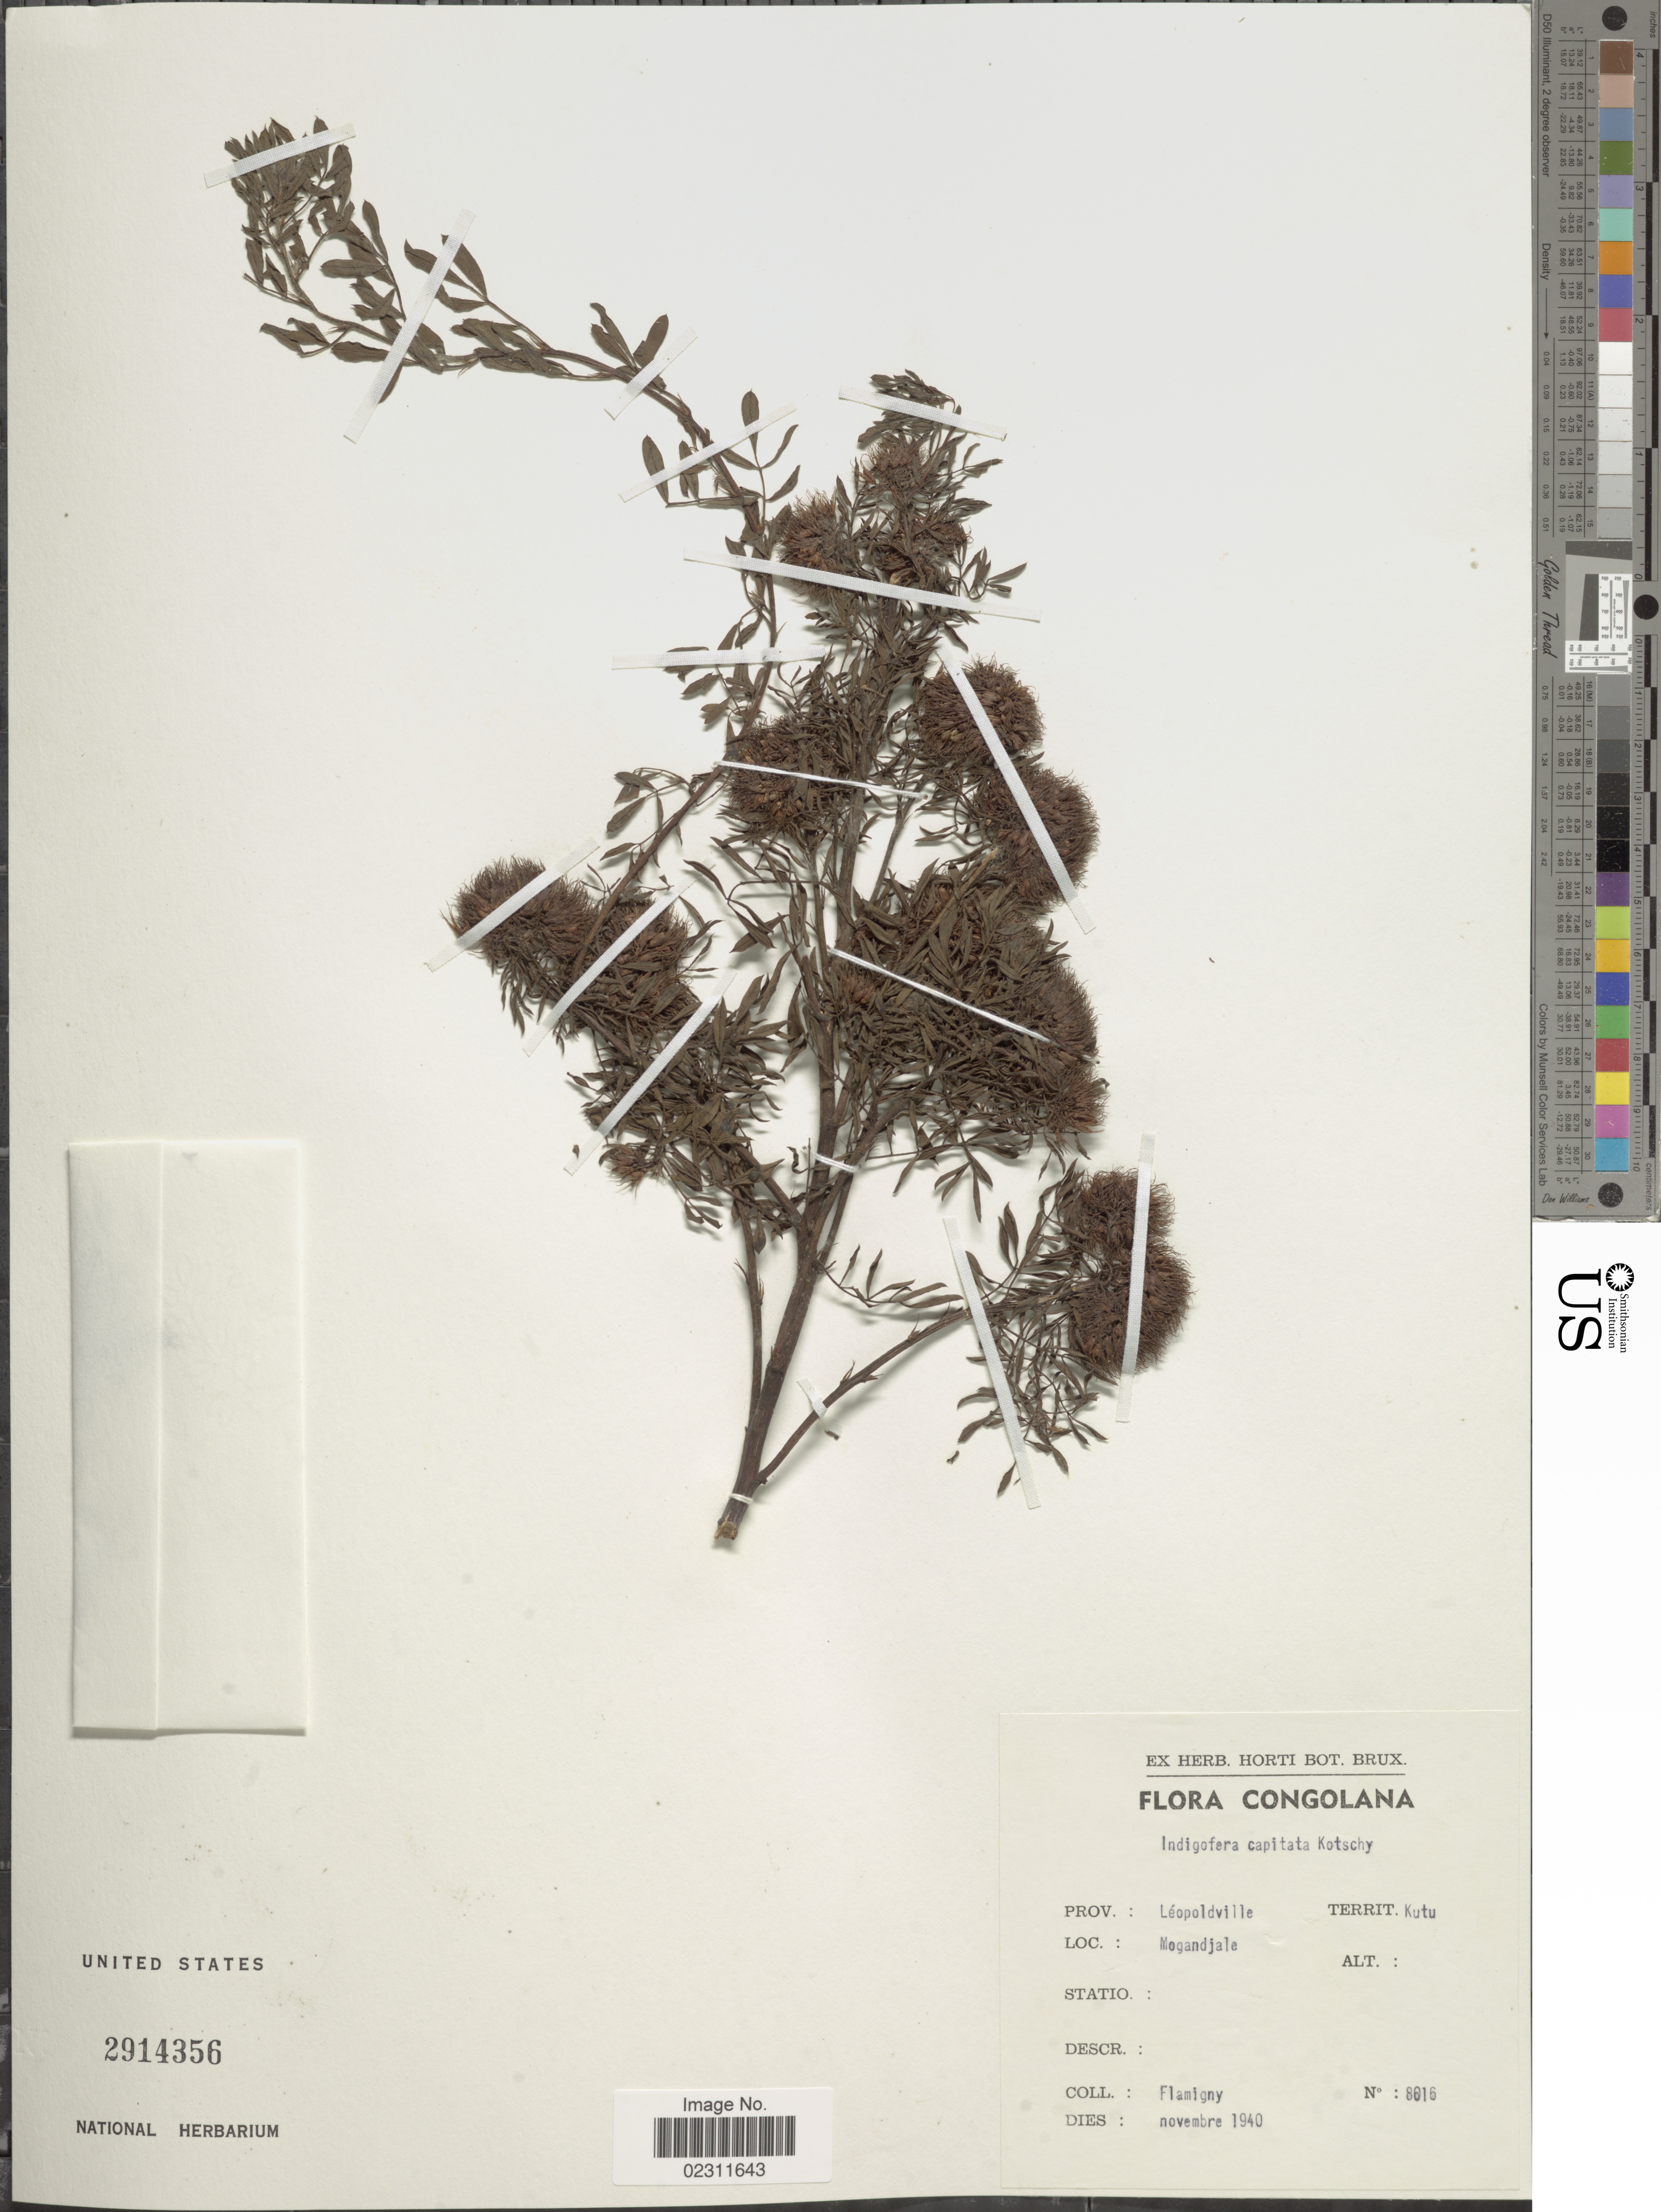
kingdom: Plantae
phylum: Tracheophyta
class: Magnoliopsida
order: Fabales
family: Fabaceae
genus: Indigofera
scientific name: Indigofera capitata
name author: Kotschy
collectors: Flamigny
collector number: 8016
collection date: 1940-11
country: Congo, Democratic Republic of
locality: Congolana, Prov. Leopoldville, Kutu, Mogandjale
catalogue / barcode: US 2914356